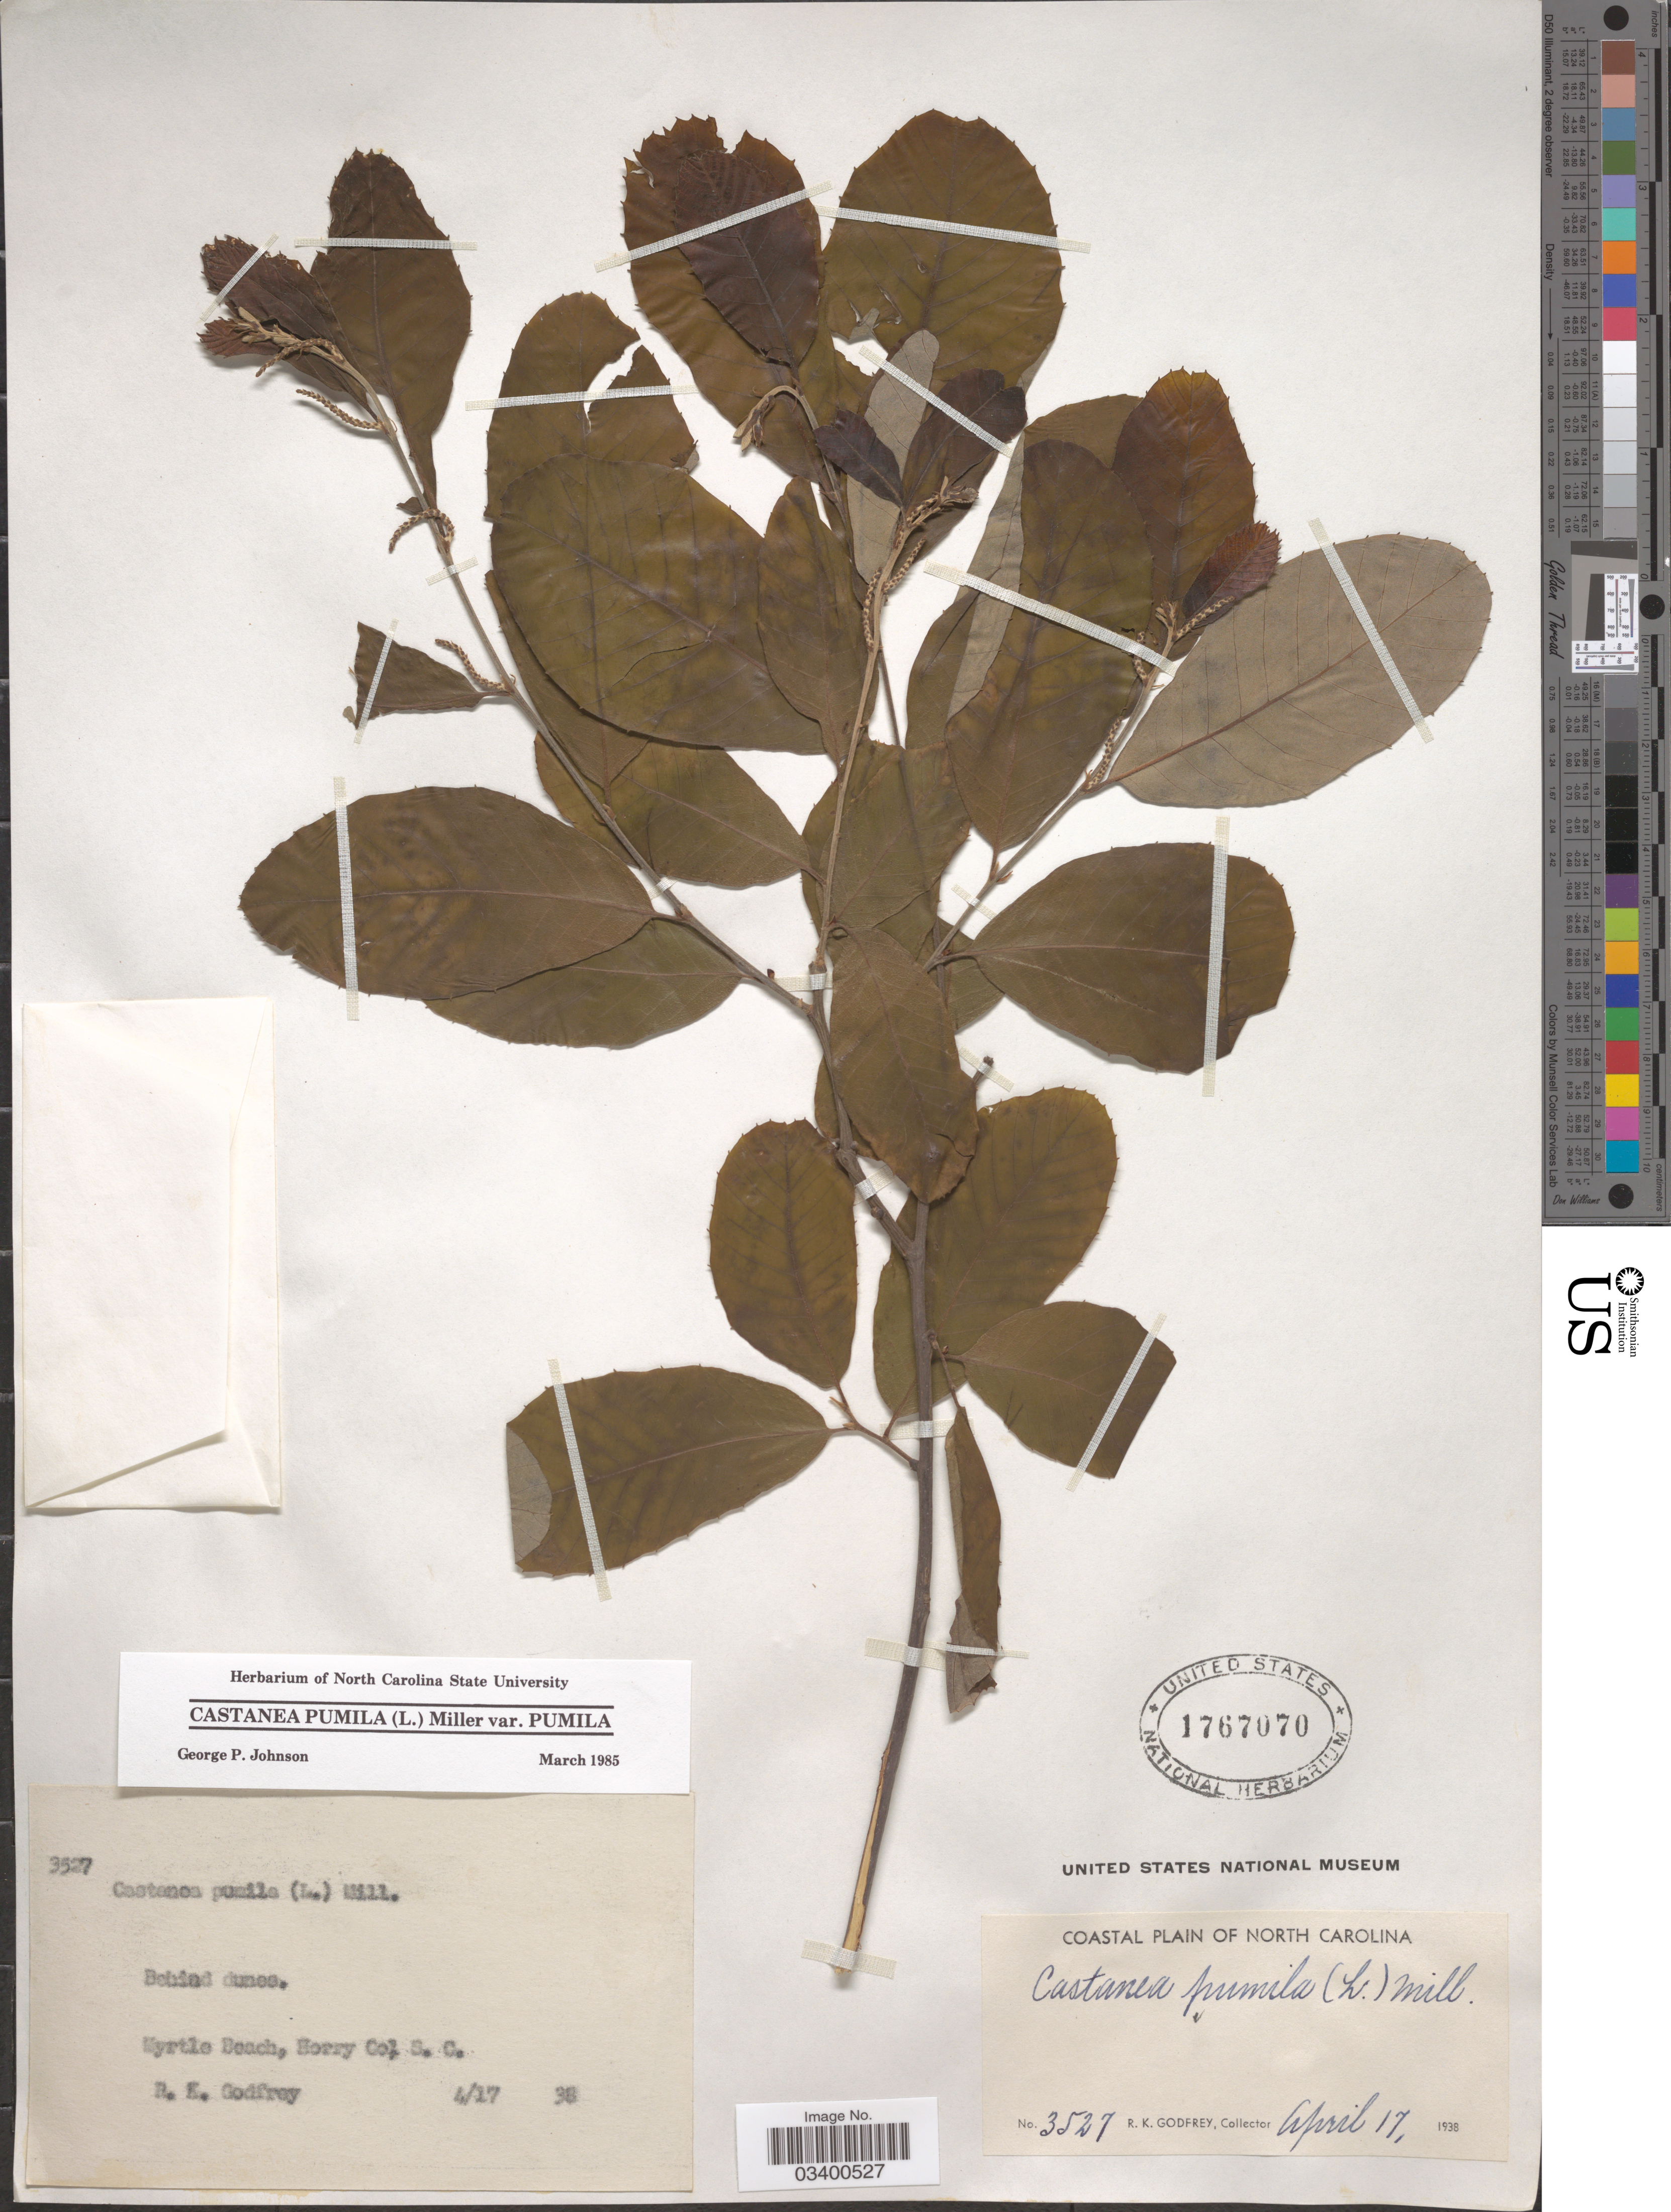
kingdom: Plantae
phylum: Tracheophyta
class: Magnoliopsida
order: Fagales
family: Fagaceae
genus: Castanea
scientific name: Castanea pumila var. pumila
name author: (L.) Mill.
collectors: R. K. Godfrey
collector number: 3527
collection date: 1938-04-17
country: United States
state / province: South Carolina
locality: Myrtle Beach, Horry Co.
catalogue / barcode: US 1767070